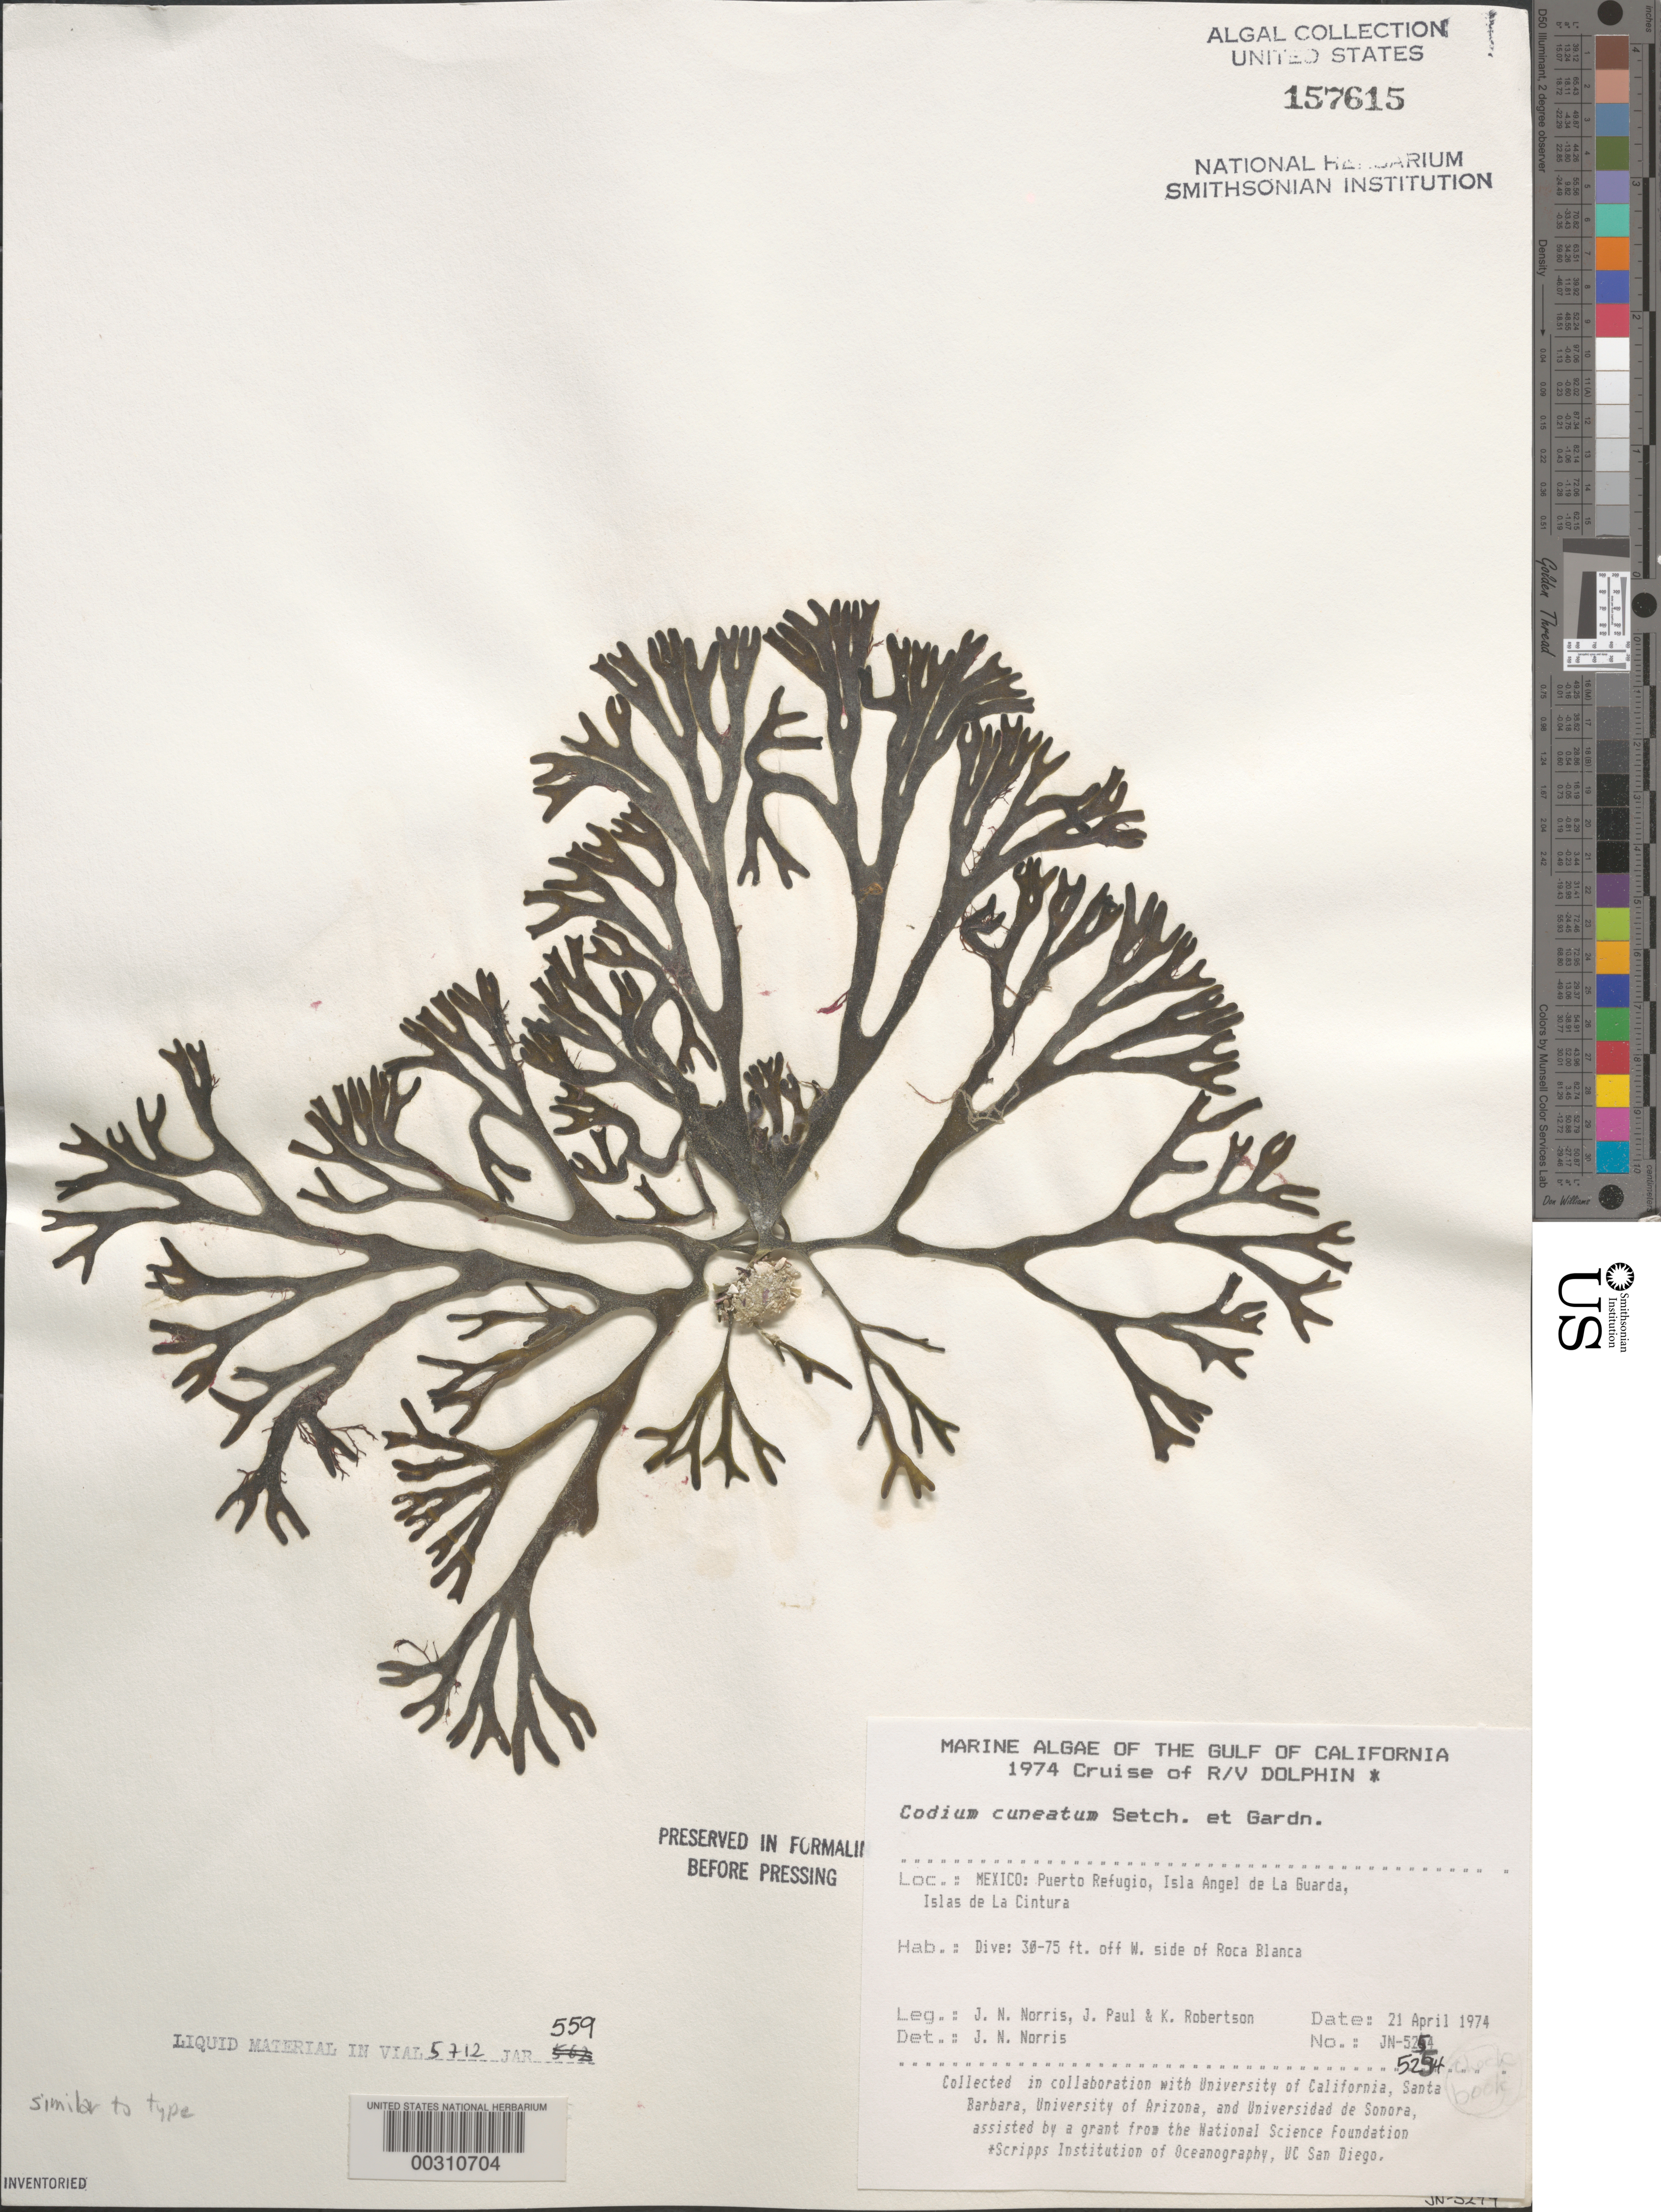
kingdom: Plantae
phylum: Chlorophyta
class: Ulvophyceae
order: Bryopsidales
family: Codiaceae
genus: Codium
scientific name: Codium simulans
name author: Setch. & N.L. Gardner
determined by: Algae name updating Project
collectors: J. N. Norris, J. Paul & K. Robertson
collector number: JN-5254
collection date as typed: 21 Apr 1974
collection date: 1974-04-21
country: Mexico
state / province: Baja California Norte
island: Isla Angel de la Guarda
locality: Roca Blanca, Puerto Refugio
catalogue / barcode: US 157615